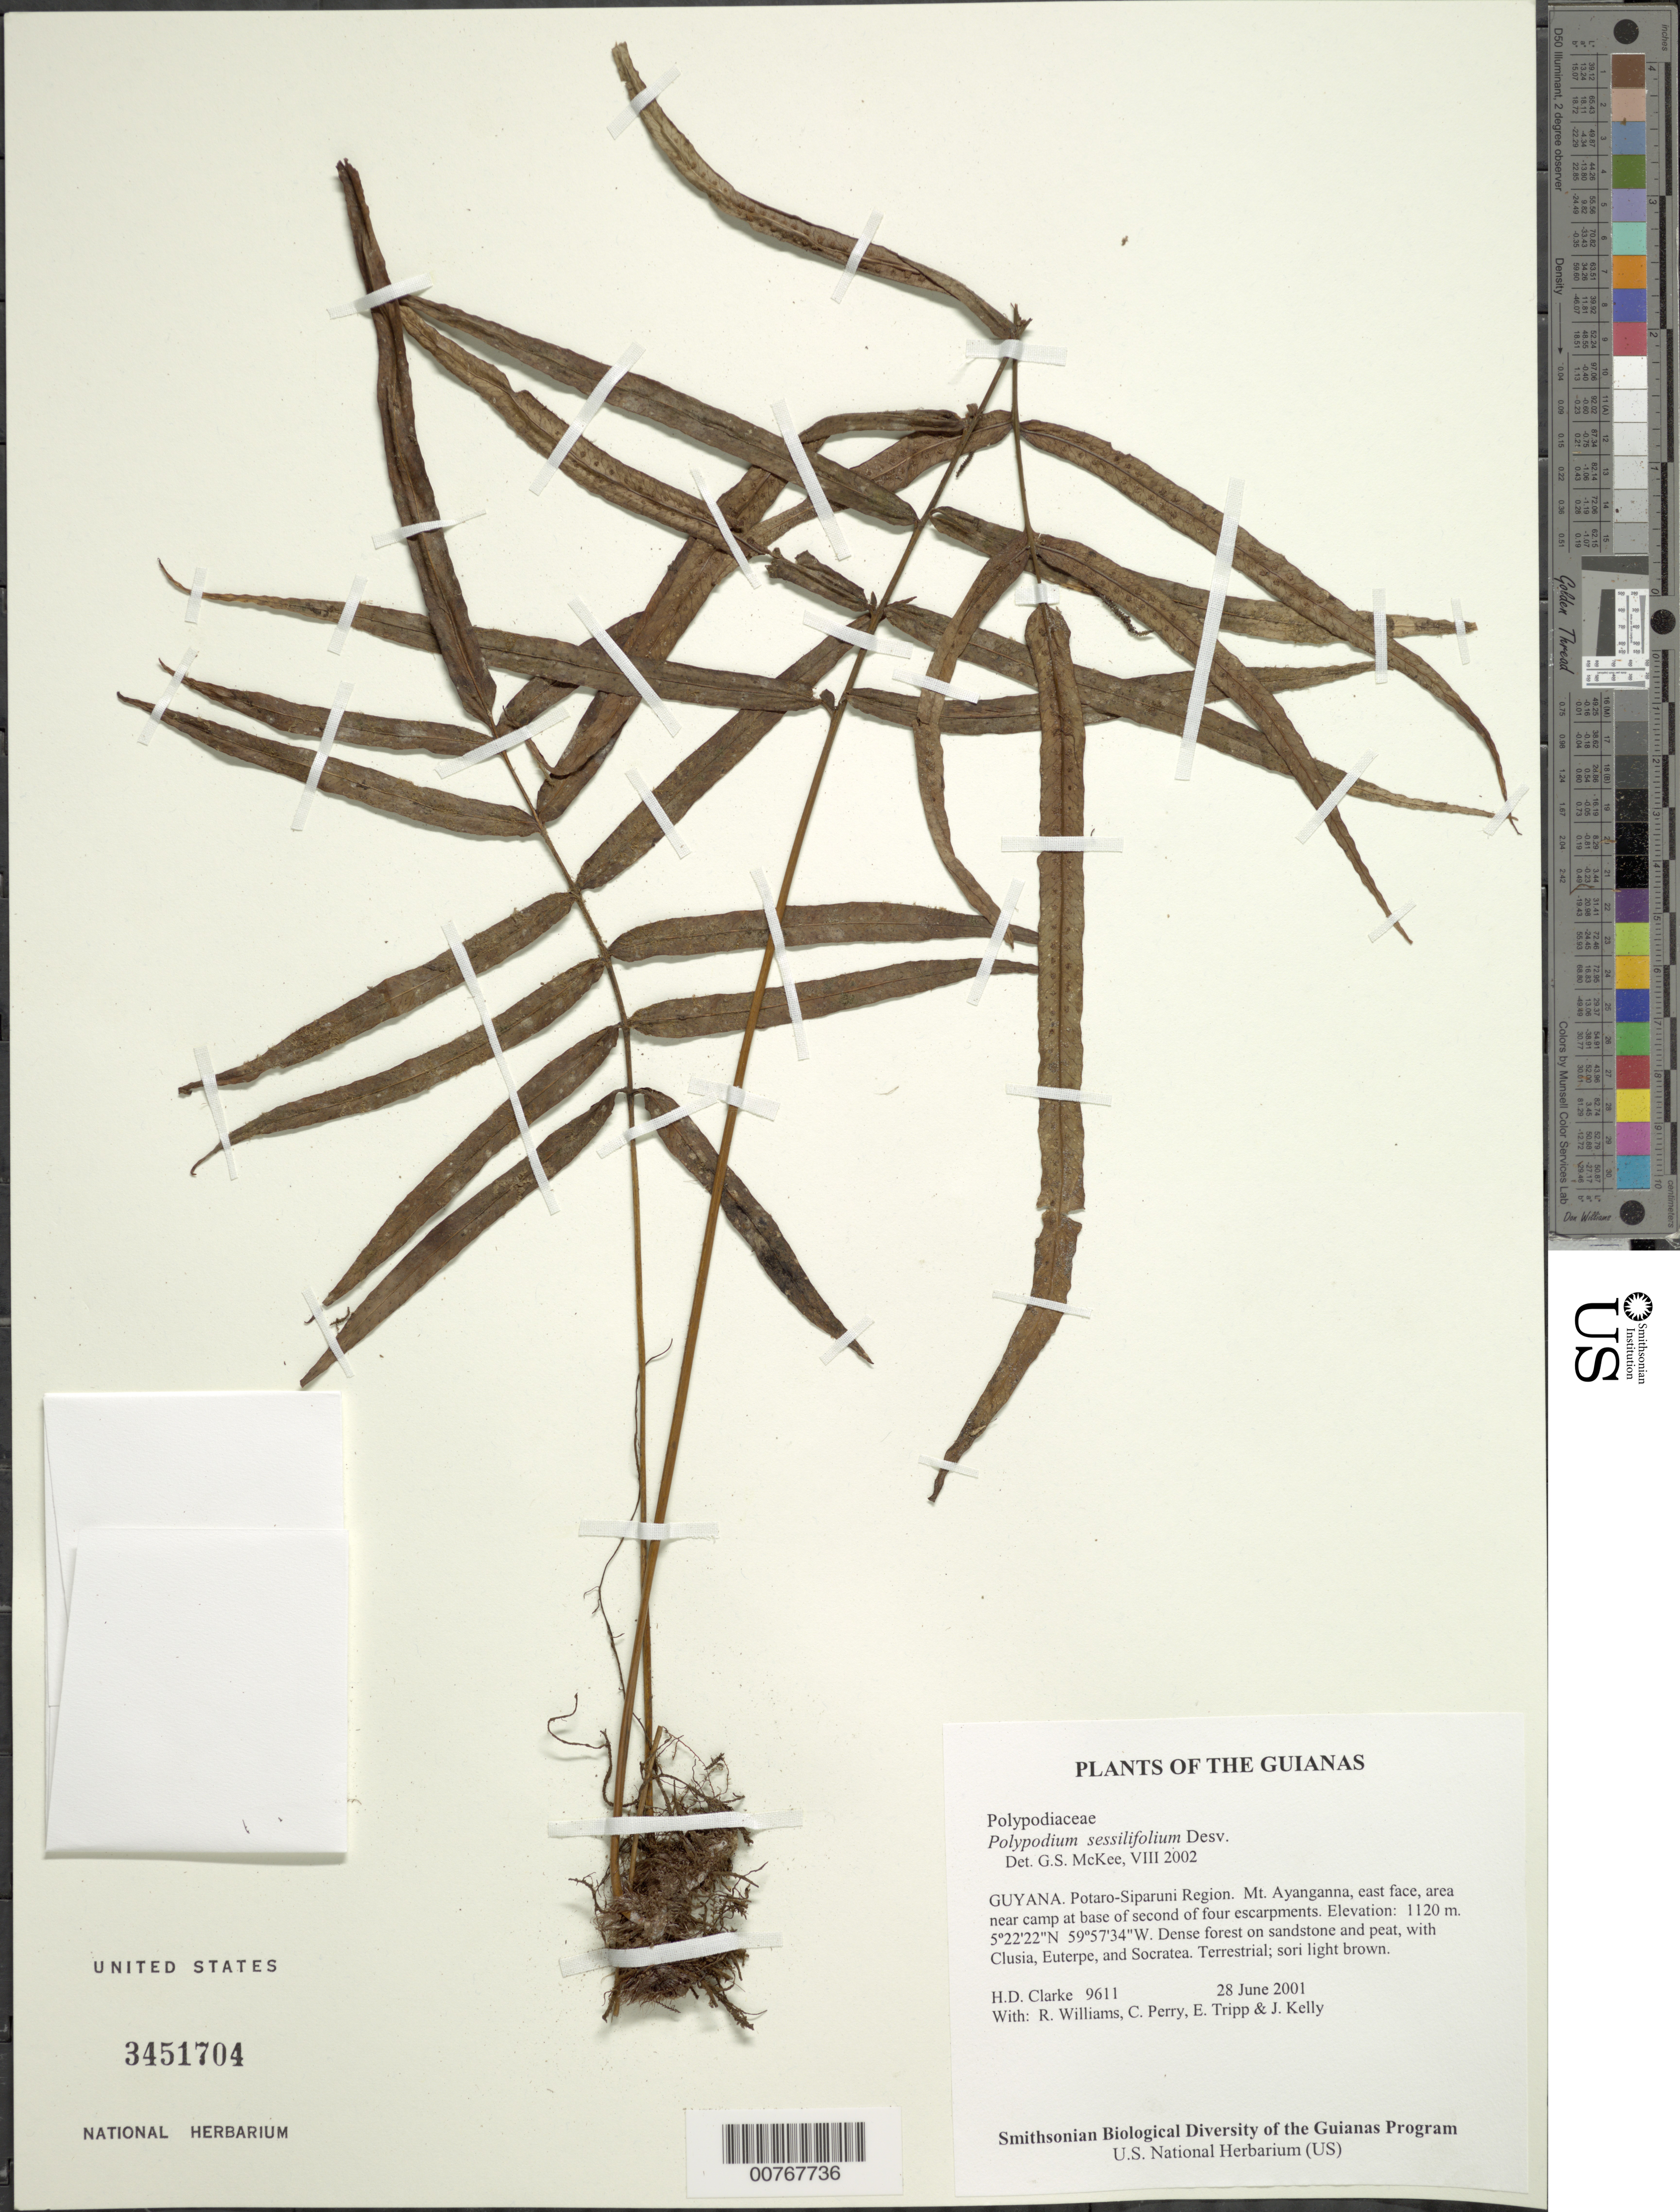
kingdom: Plantae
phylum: Tracheophyta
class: Polypodiopsida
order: Polypodiales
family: Polypodiaceae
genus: Serpocaulon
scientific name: Serpocaulon sessilifolium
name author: (Desv.) A.R. Sm.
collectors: H. D. Clarke, R. Williams, C. Perry, E. Tripp & J. Kelly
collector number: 9611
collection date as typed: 28 June 2001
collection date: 2001-06-28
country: Guyana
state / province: Potaro-Siparuni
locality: Mt. Ayanganna, east face, area near camp at base of second of four escarpments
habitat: Dense forest on sandstone and peat, with Clusia, Euterpe, and Socratea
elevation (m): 1120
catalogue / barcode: US 3451704